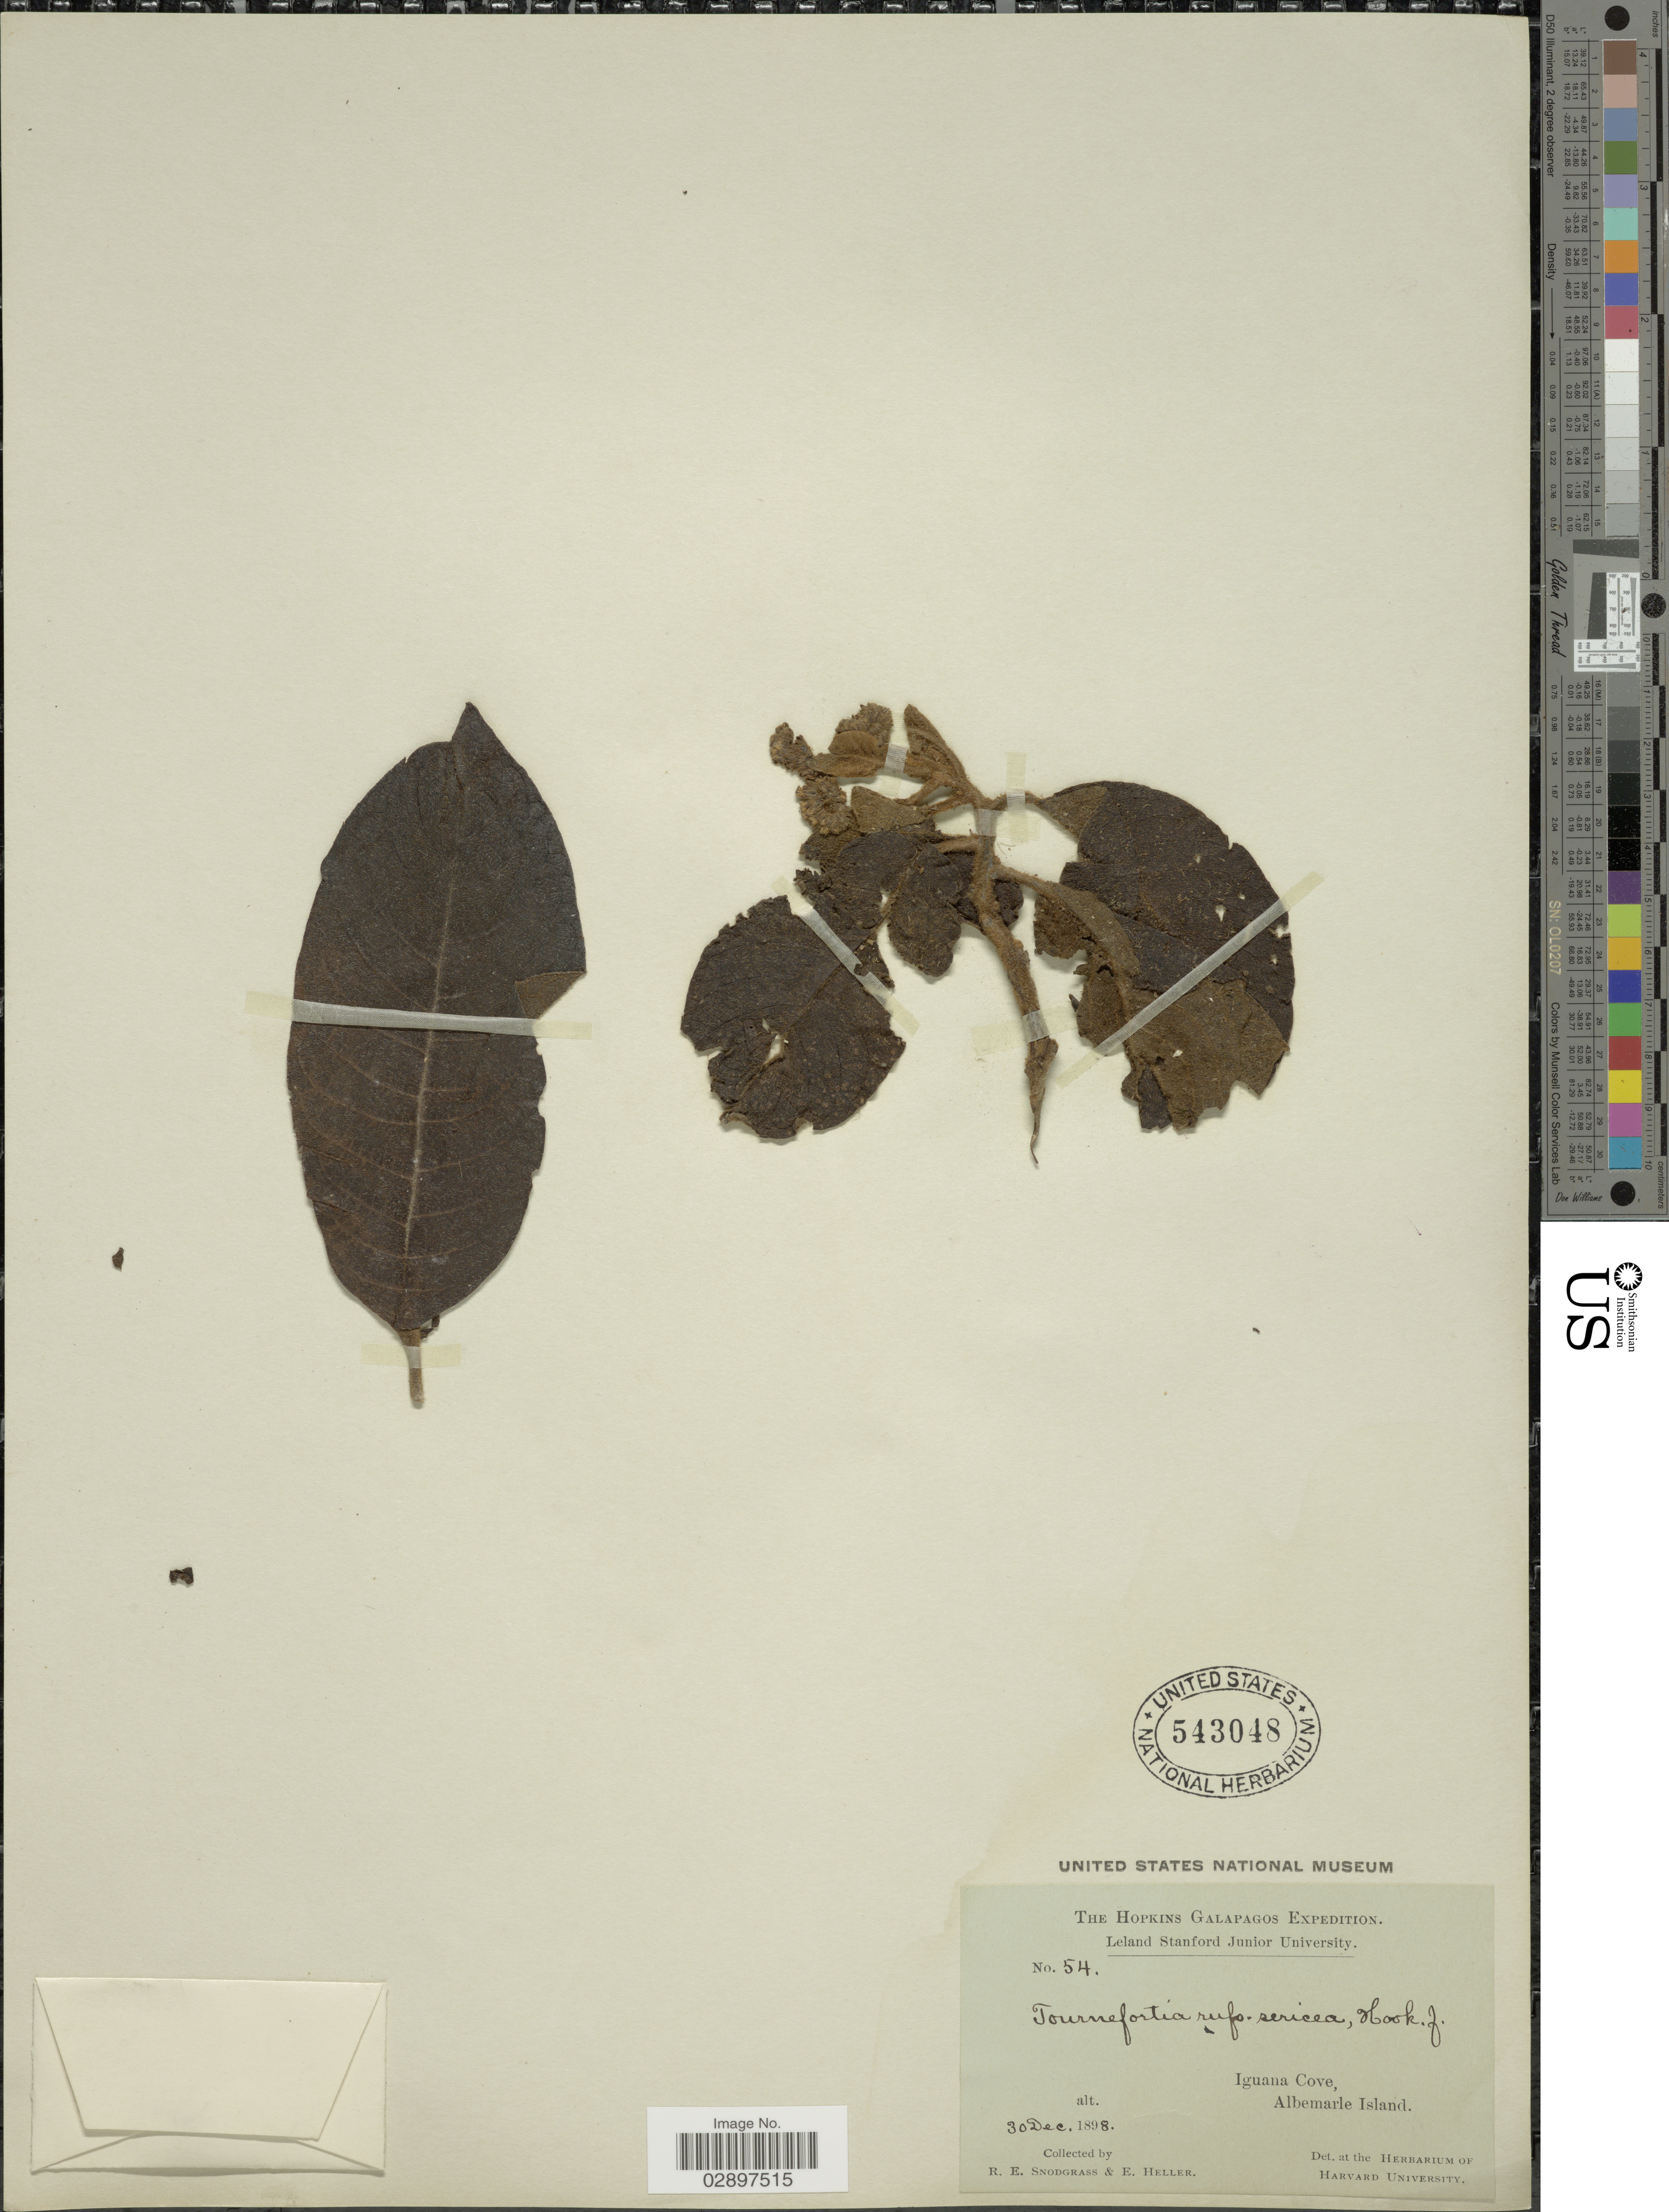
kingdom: Plantae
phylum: Tracheophyta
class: Magnoliopsida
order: Boraginales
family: Heliotropiaceae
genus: Tournefortia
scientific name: Tournefortia rufo-sericea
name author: Hook. f.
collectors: R. E. Snodgrass & E. Heller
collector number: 54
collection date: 1898-12-30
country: Ecuador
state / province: Colón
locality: Galapagos. Iguana Cove, Albemarle Island.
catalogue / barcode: US 543048